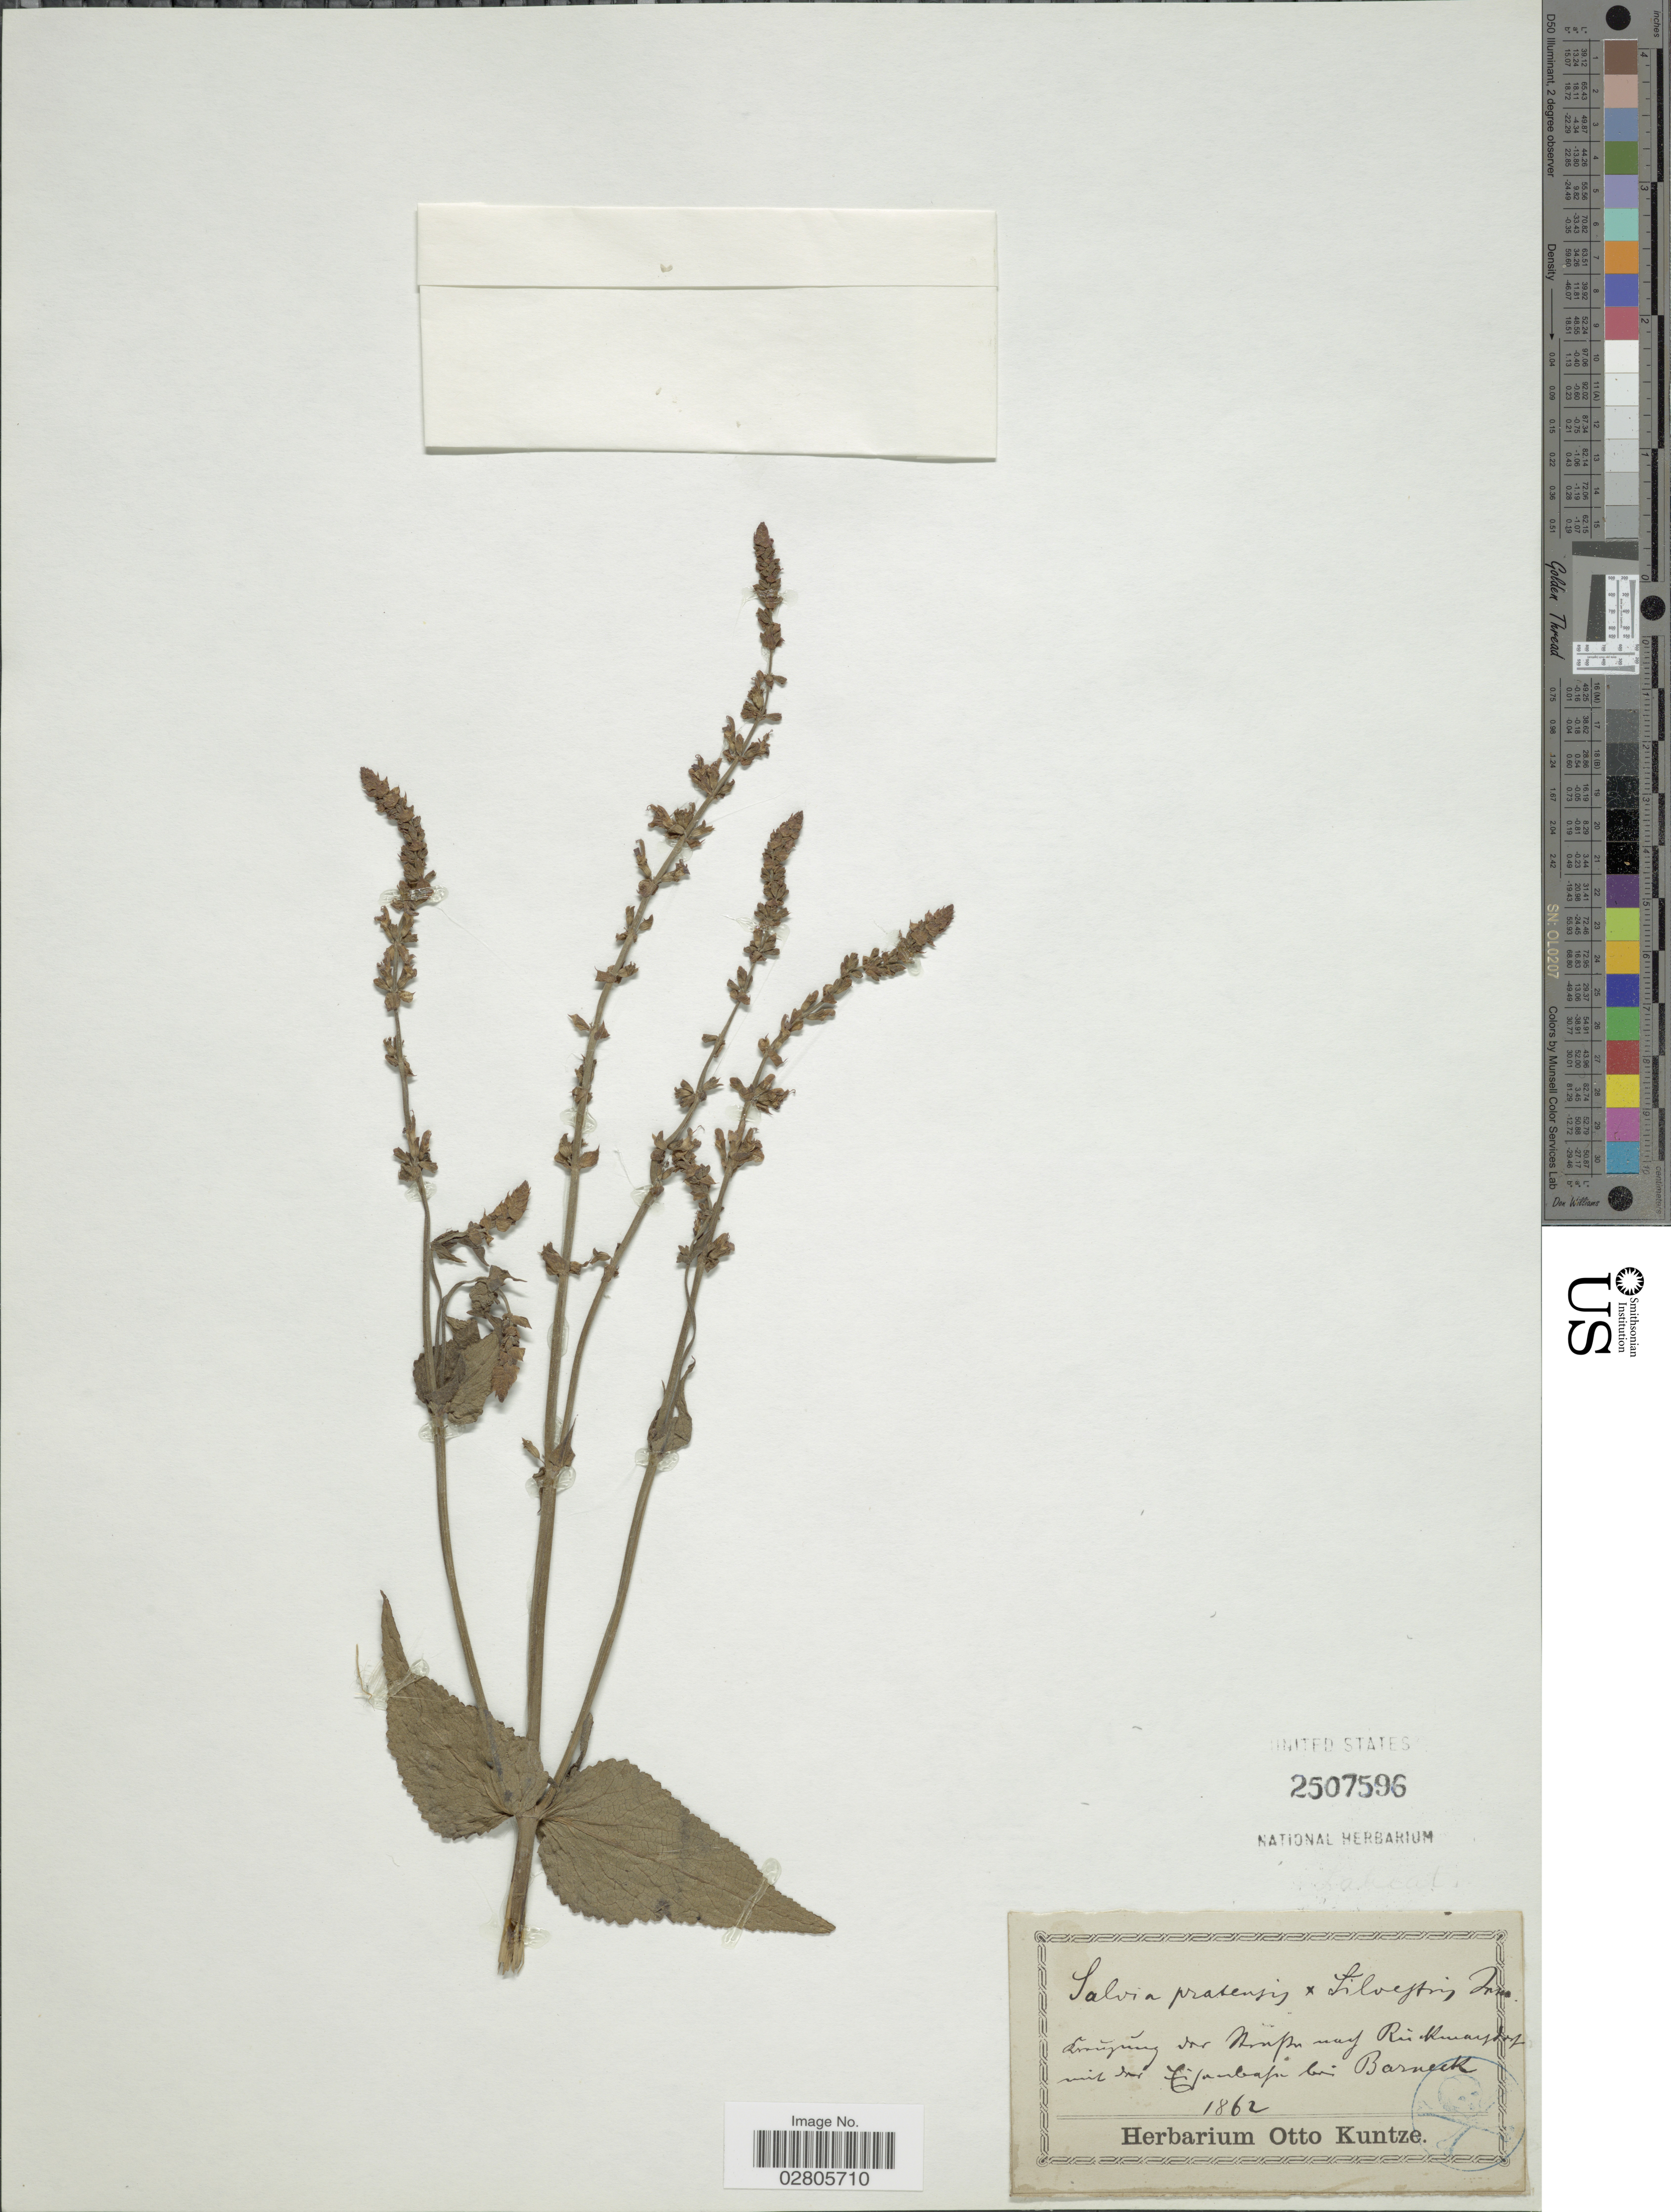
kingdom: Plantae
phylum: Tracheophyta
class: Magnoliopsida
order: Lamiales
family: Lamiaceae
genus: Salvia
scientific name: Salvia pratensis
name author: L.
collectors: ex herb. Otto Kuntze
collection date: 1862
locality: Drugnung var Rimou auf RiKuaydoy mit ser Fijambafu bei Barneck. [interpreted]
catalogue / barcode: US 2507596